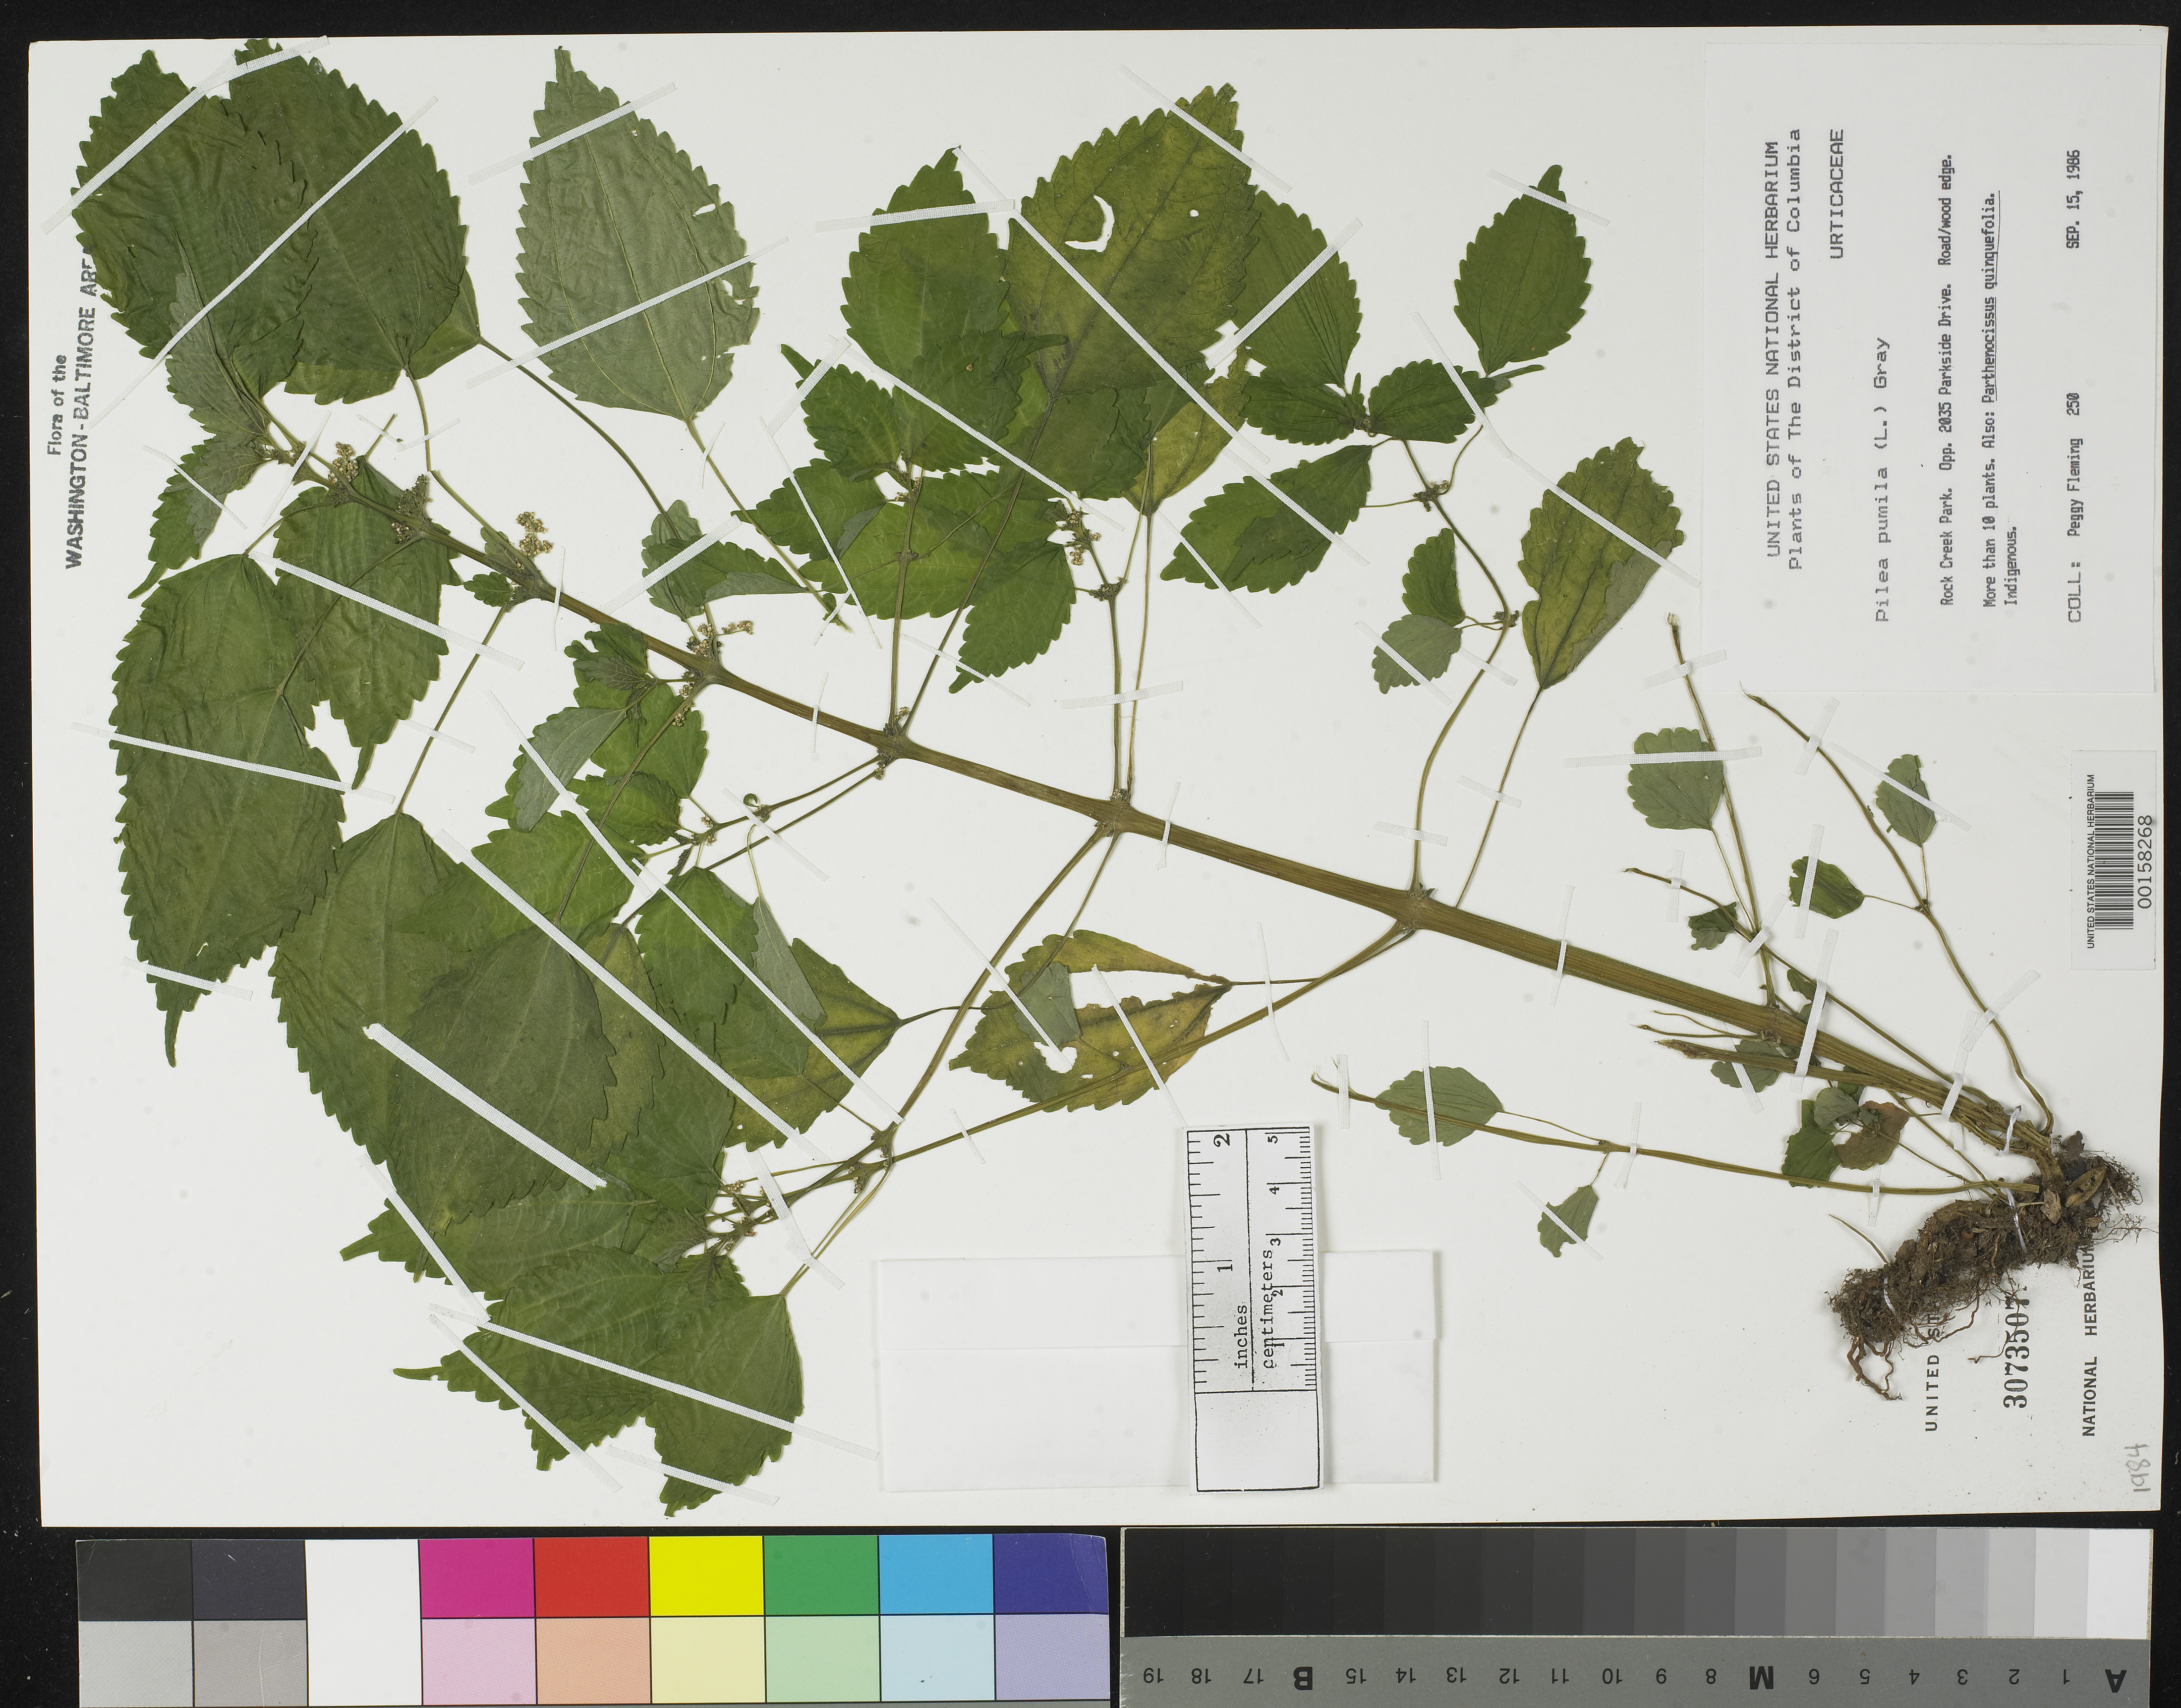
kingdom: Plantae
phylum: Tracheophyta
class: Magnoliopsida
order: Rosales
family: Urticaceae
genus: Pilea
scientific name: Pilea pumila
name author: (L.) A. Gray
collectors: P. Fleming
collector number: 250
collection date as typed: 15 Sep 1986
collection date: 1986-09-15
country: United States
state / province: District of Columbia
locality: Rock Creek Park. Opp. 2035 Parkside Drive.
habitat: Road/wood edge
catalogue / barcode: US 3073507